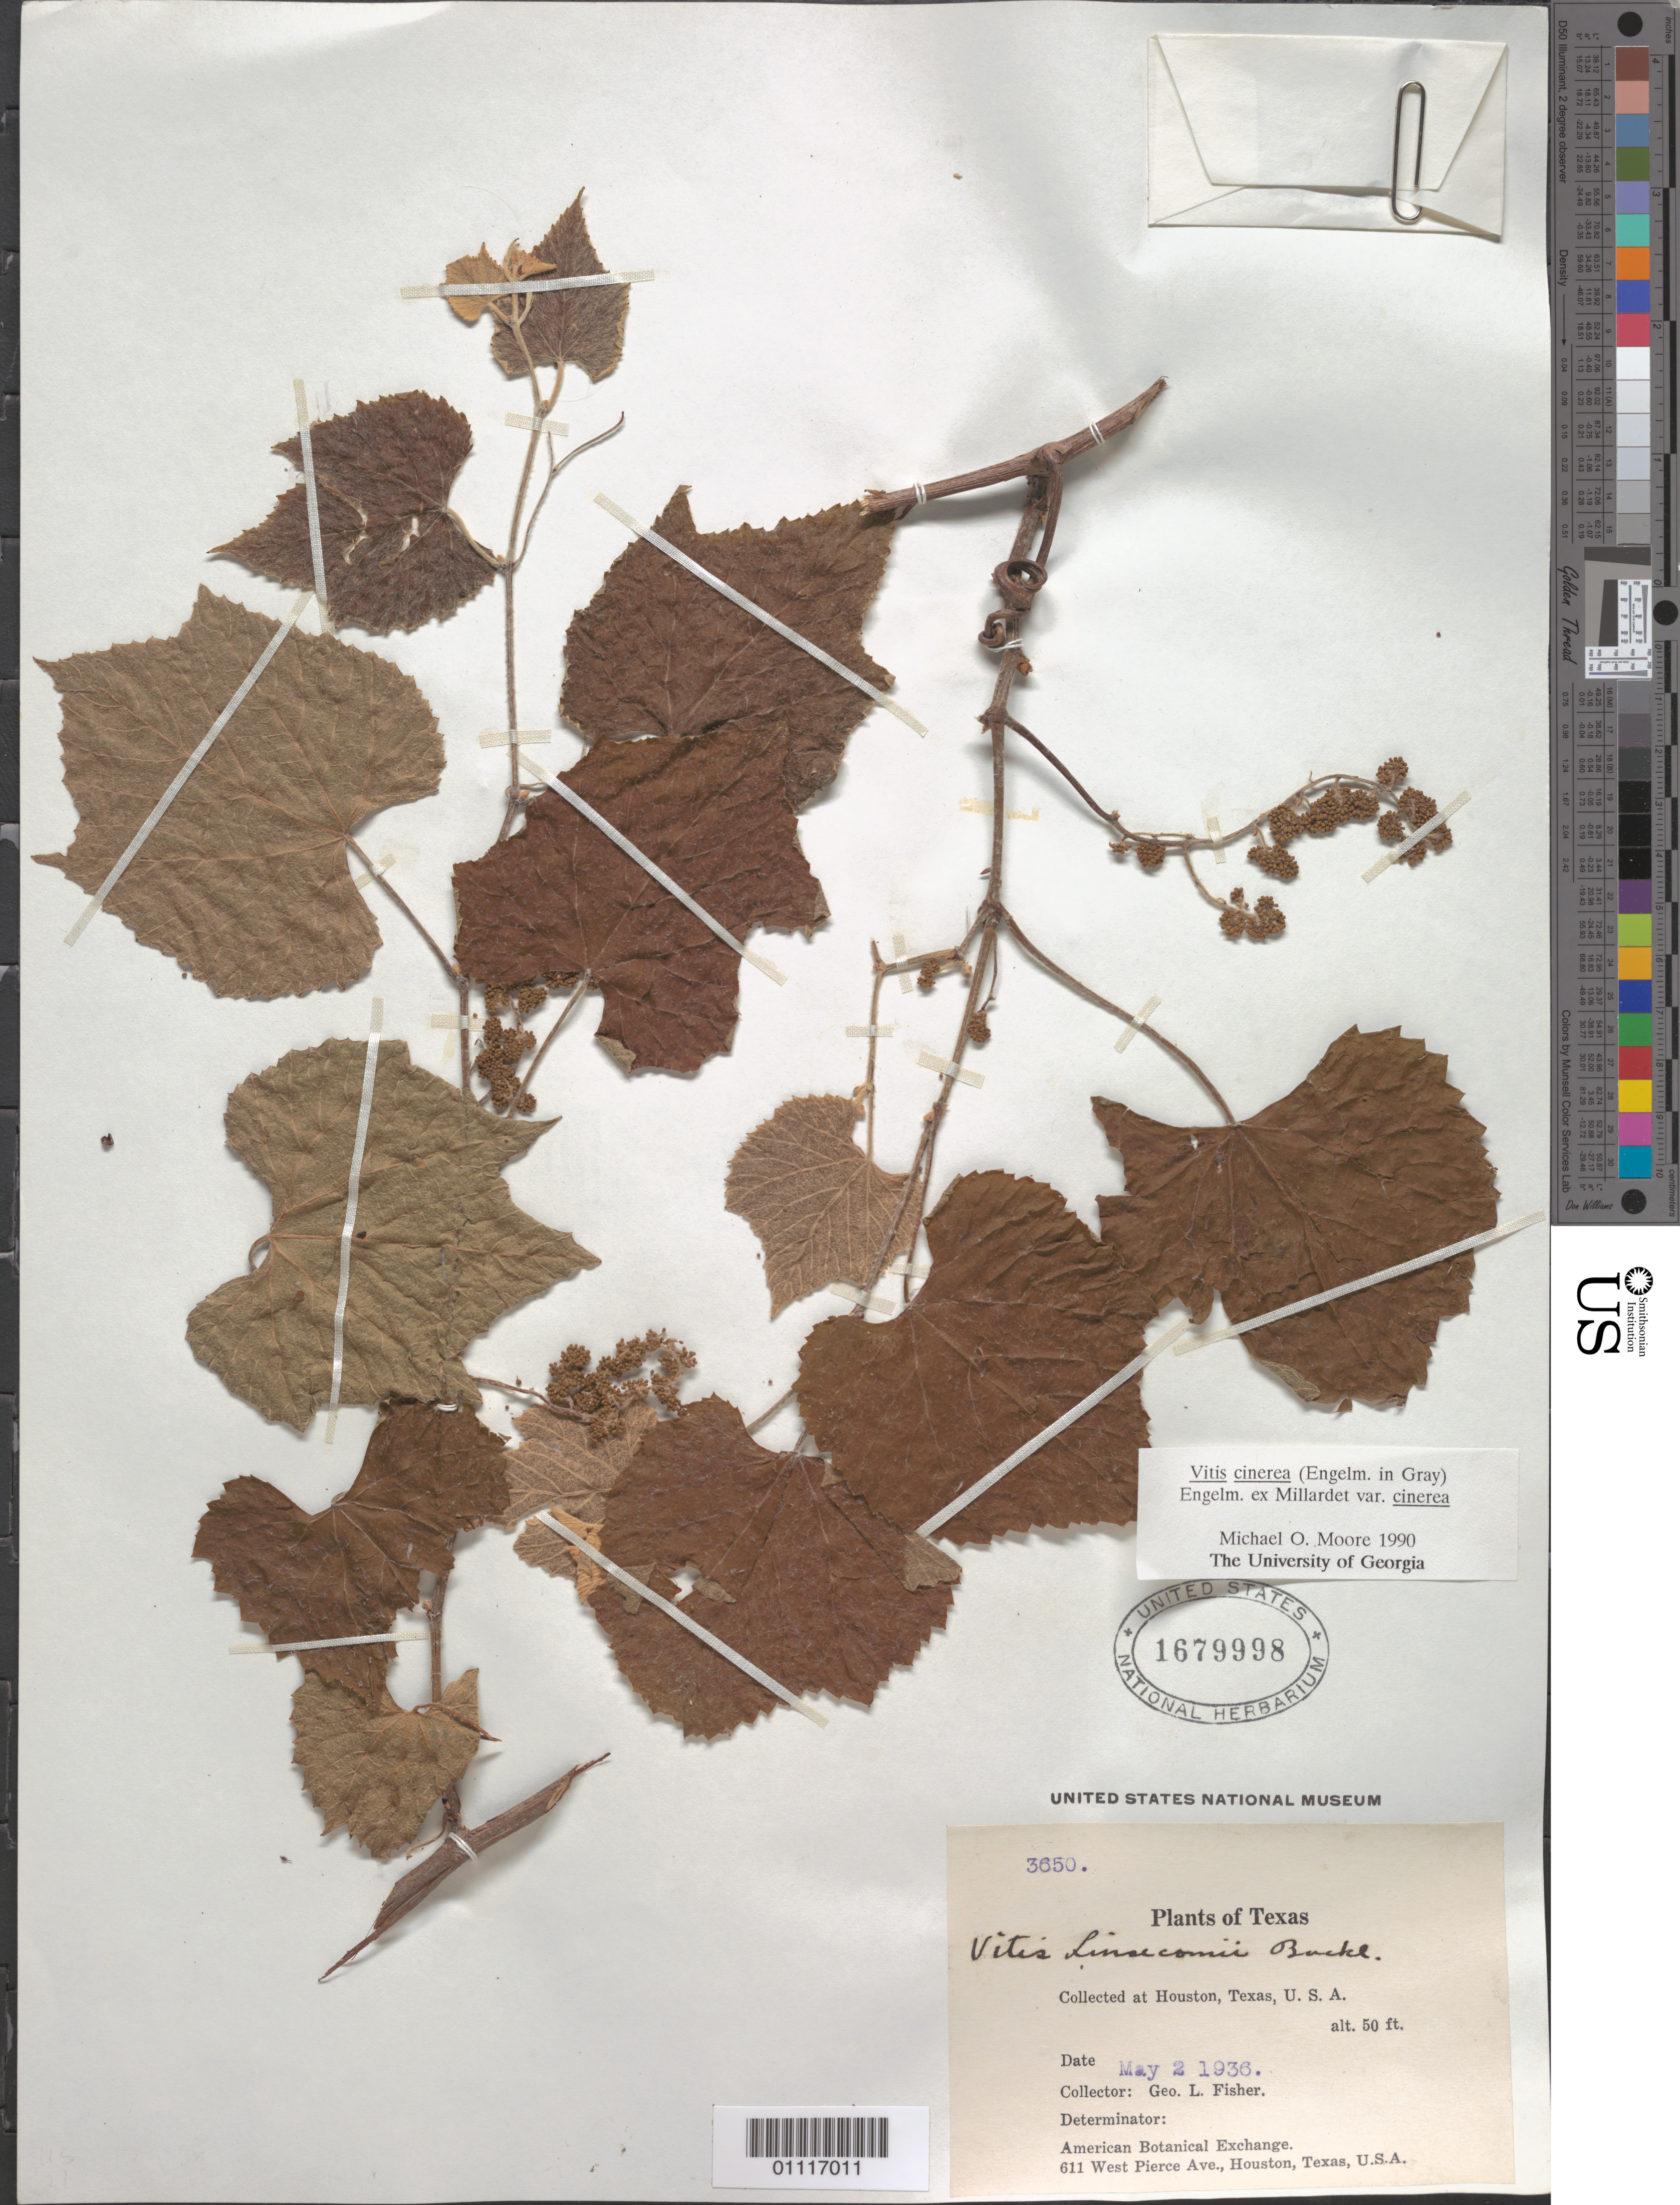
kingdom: Plantae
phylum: Tracheophyta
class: Magnoliopsida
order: Vitales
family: Vitaceae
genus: Vitis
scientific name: Vitis cinerea var. cinerea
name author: (Engelm.) Engelm. ex Millardet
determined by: Moore, M. O.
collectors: G. L. Fisher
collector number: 3650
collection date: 1936-05-02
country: United States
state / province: Texas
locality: Houston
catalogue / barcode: US 1679998